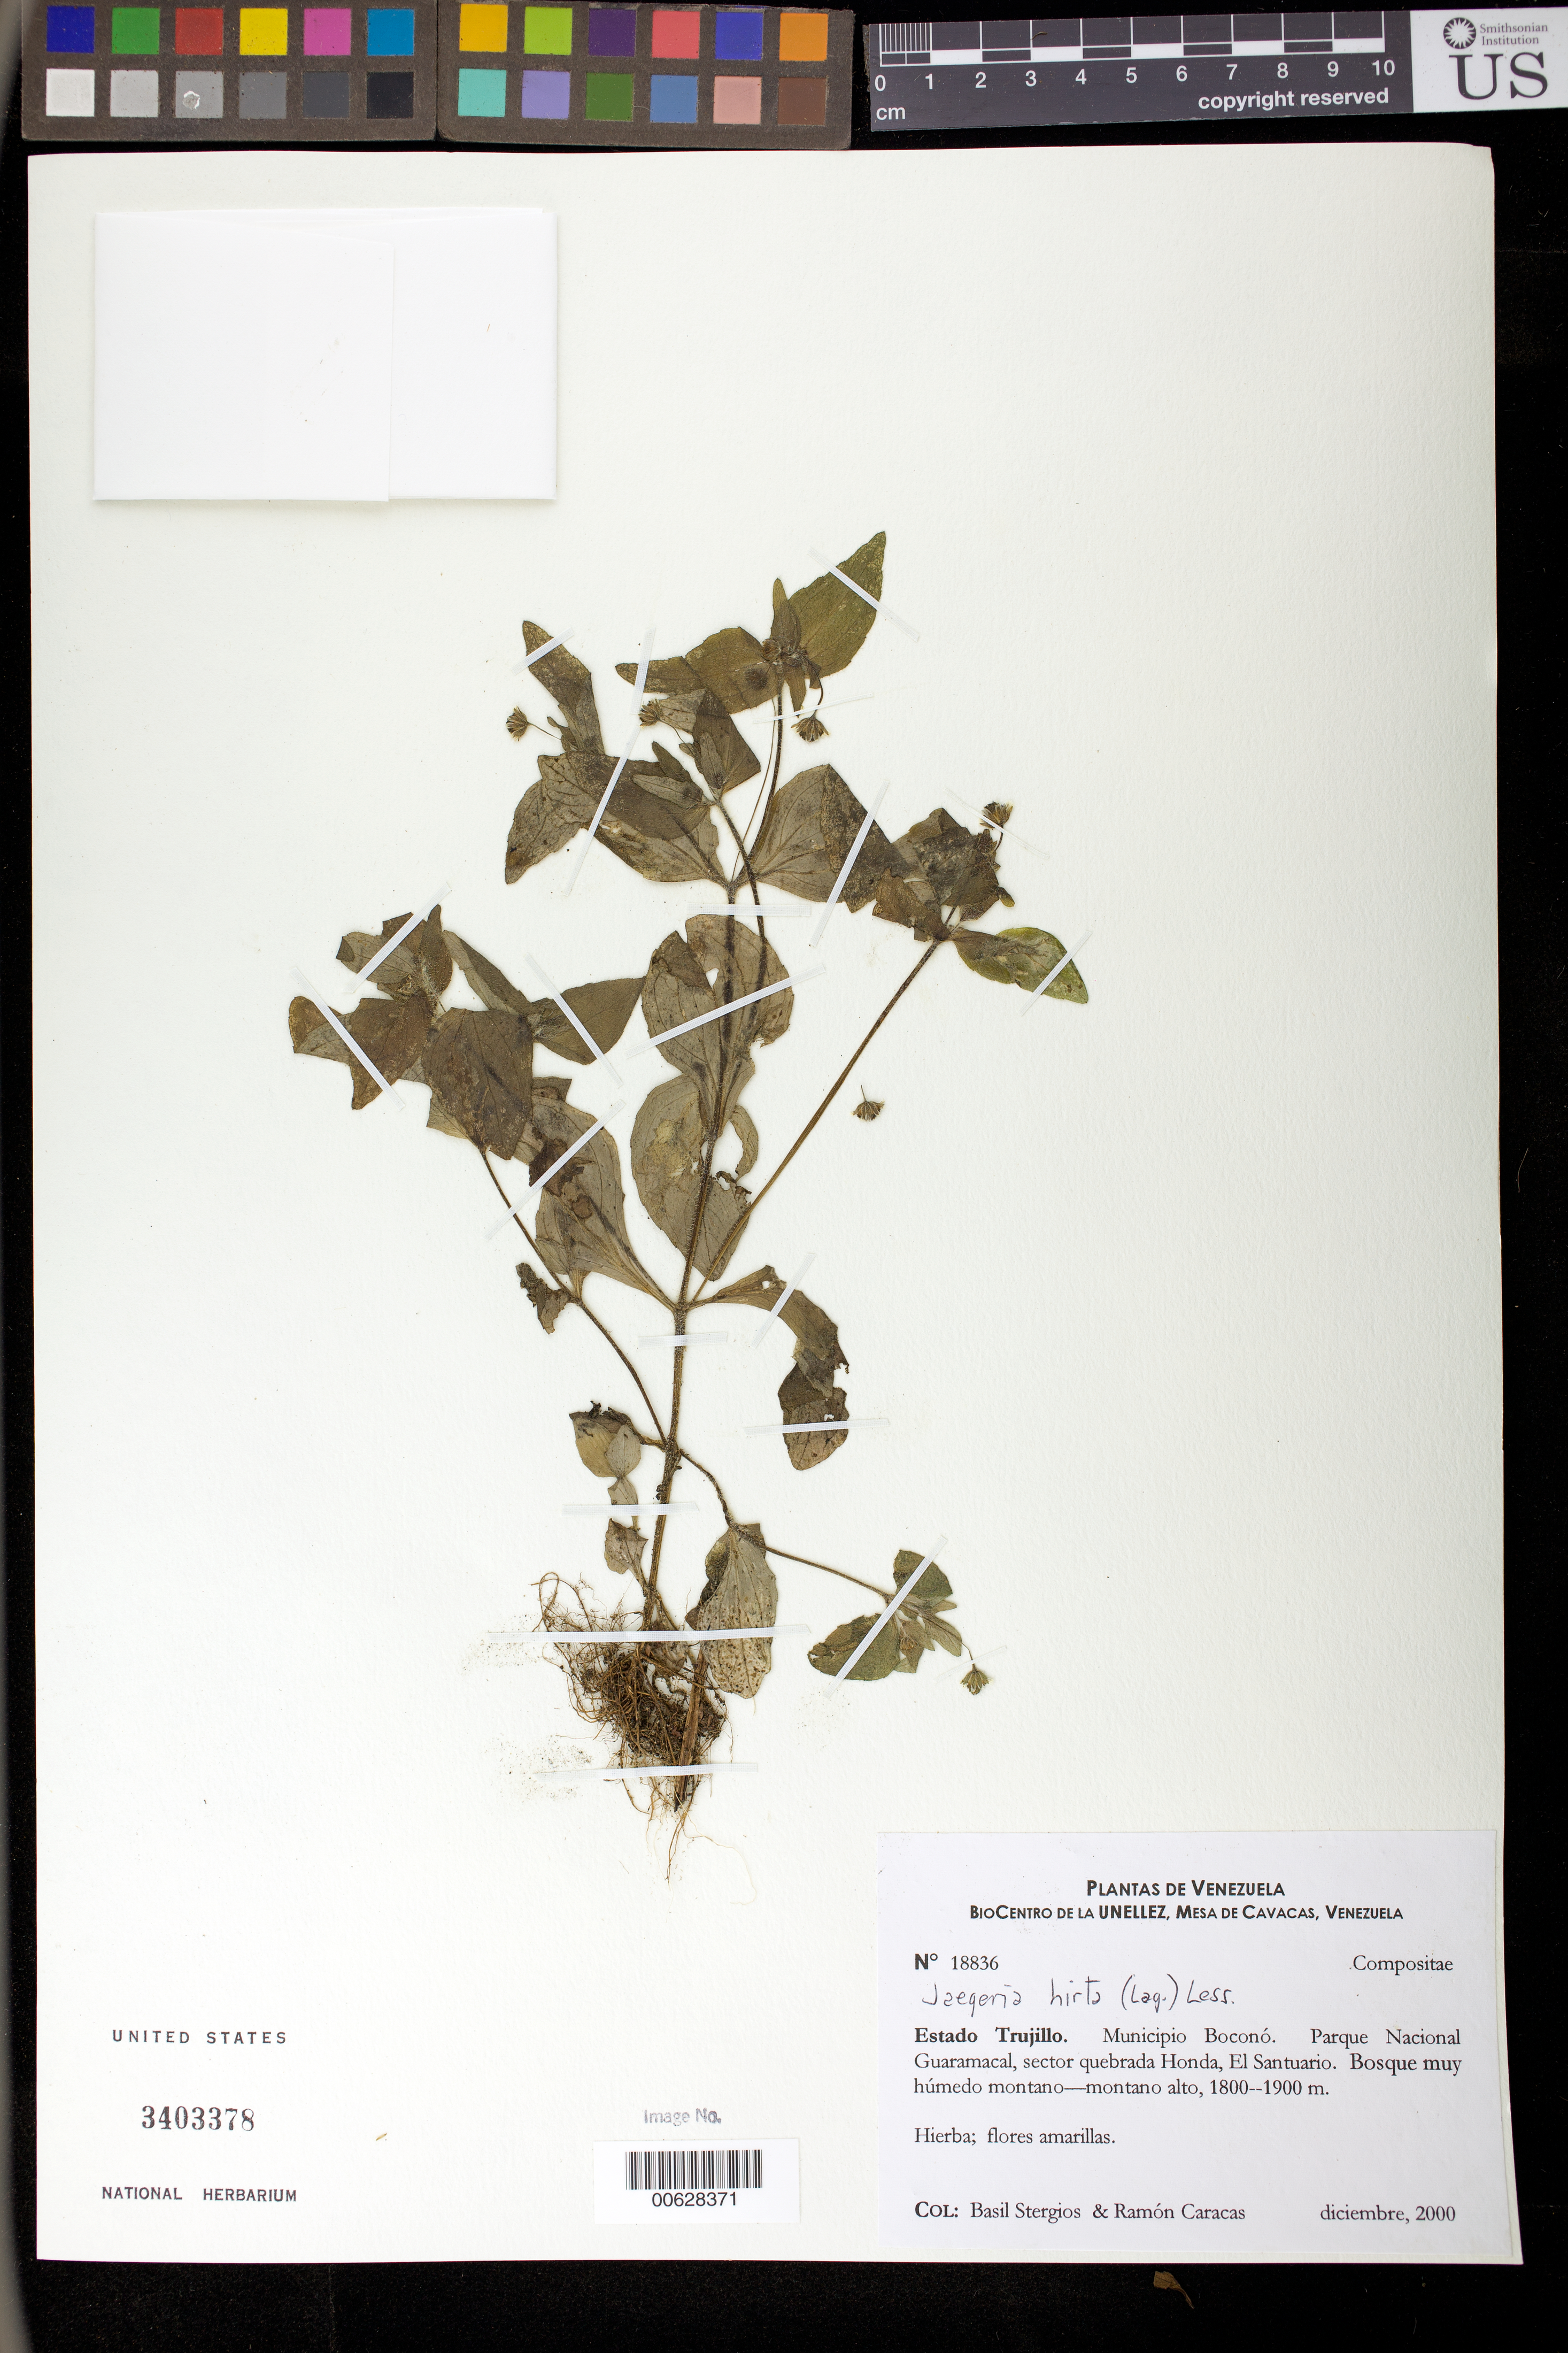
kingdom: Plantae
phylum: Tracheophyta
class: Magnoliopsida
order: Asterales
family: Asteraceae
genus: Jaegeria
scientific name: Jaegeria hirta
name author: (Lag.) Less.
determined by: Robinson, Harold E., (US)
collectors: B. G. Stergios & R. Caracas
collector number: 18836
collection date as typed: Dec 2000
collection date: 2000-12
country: Venezuela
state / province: Trujillo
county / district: Boconó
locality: Parque Nacional Guaramacal, quebrada Honda, El Santuario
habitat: Bosque muy húmedo montano-montano alto.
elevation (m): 1800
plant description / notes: CTES, PORT, US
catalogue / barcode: US 3403378